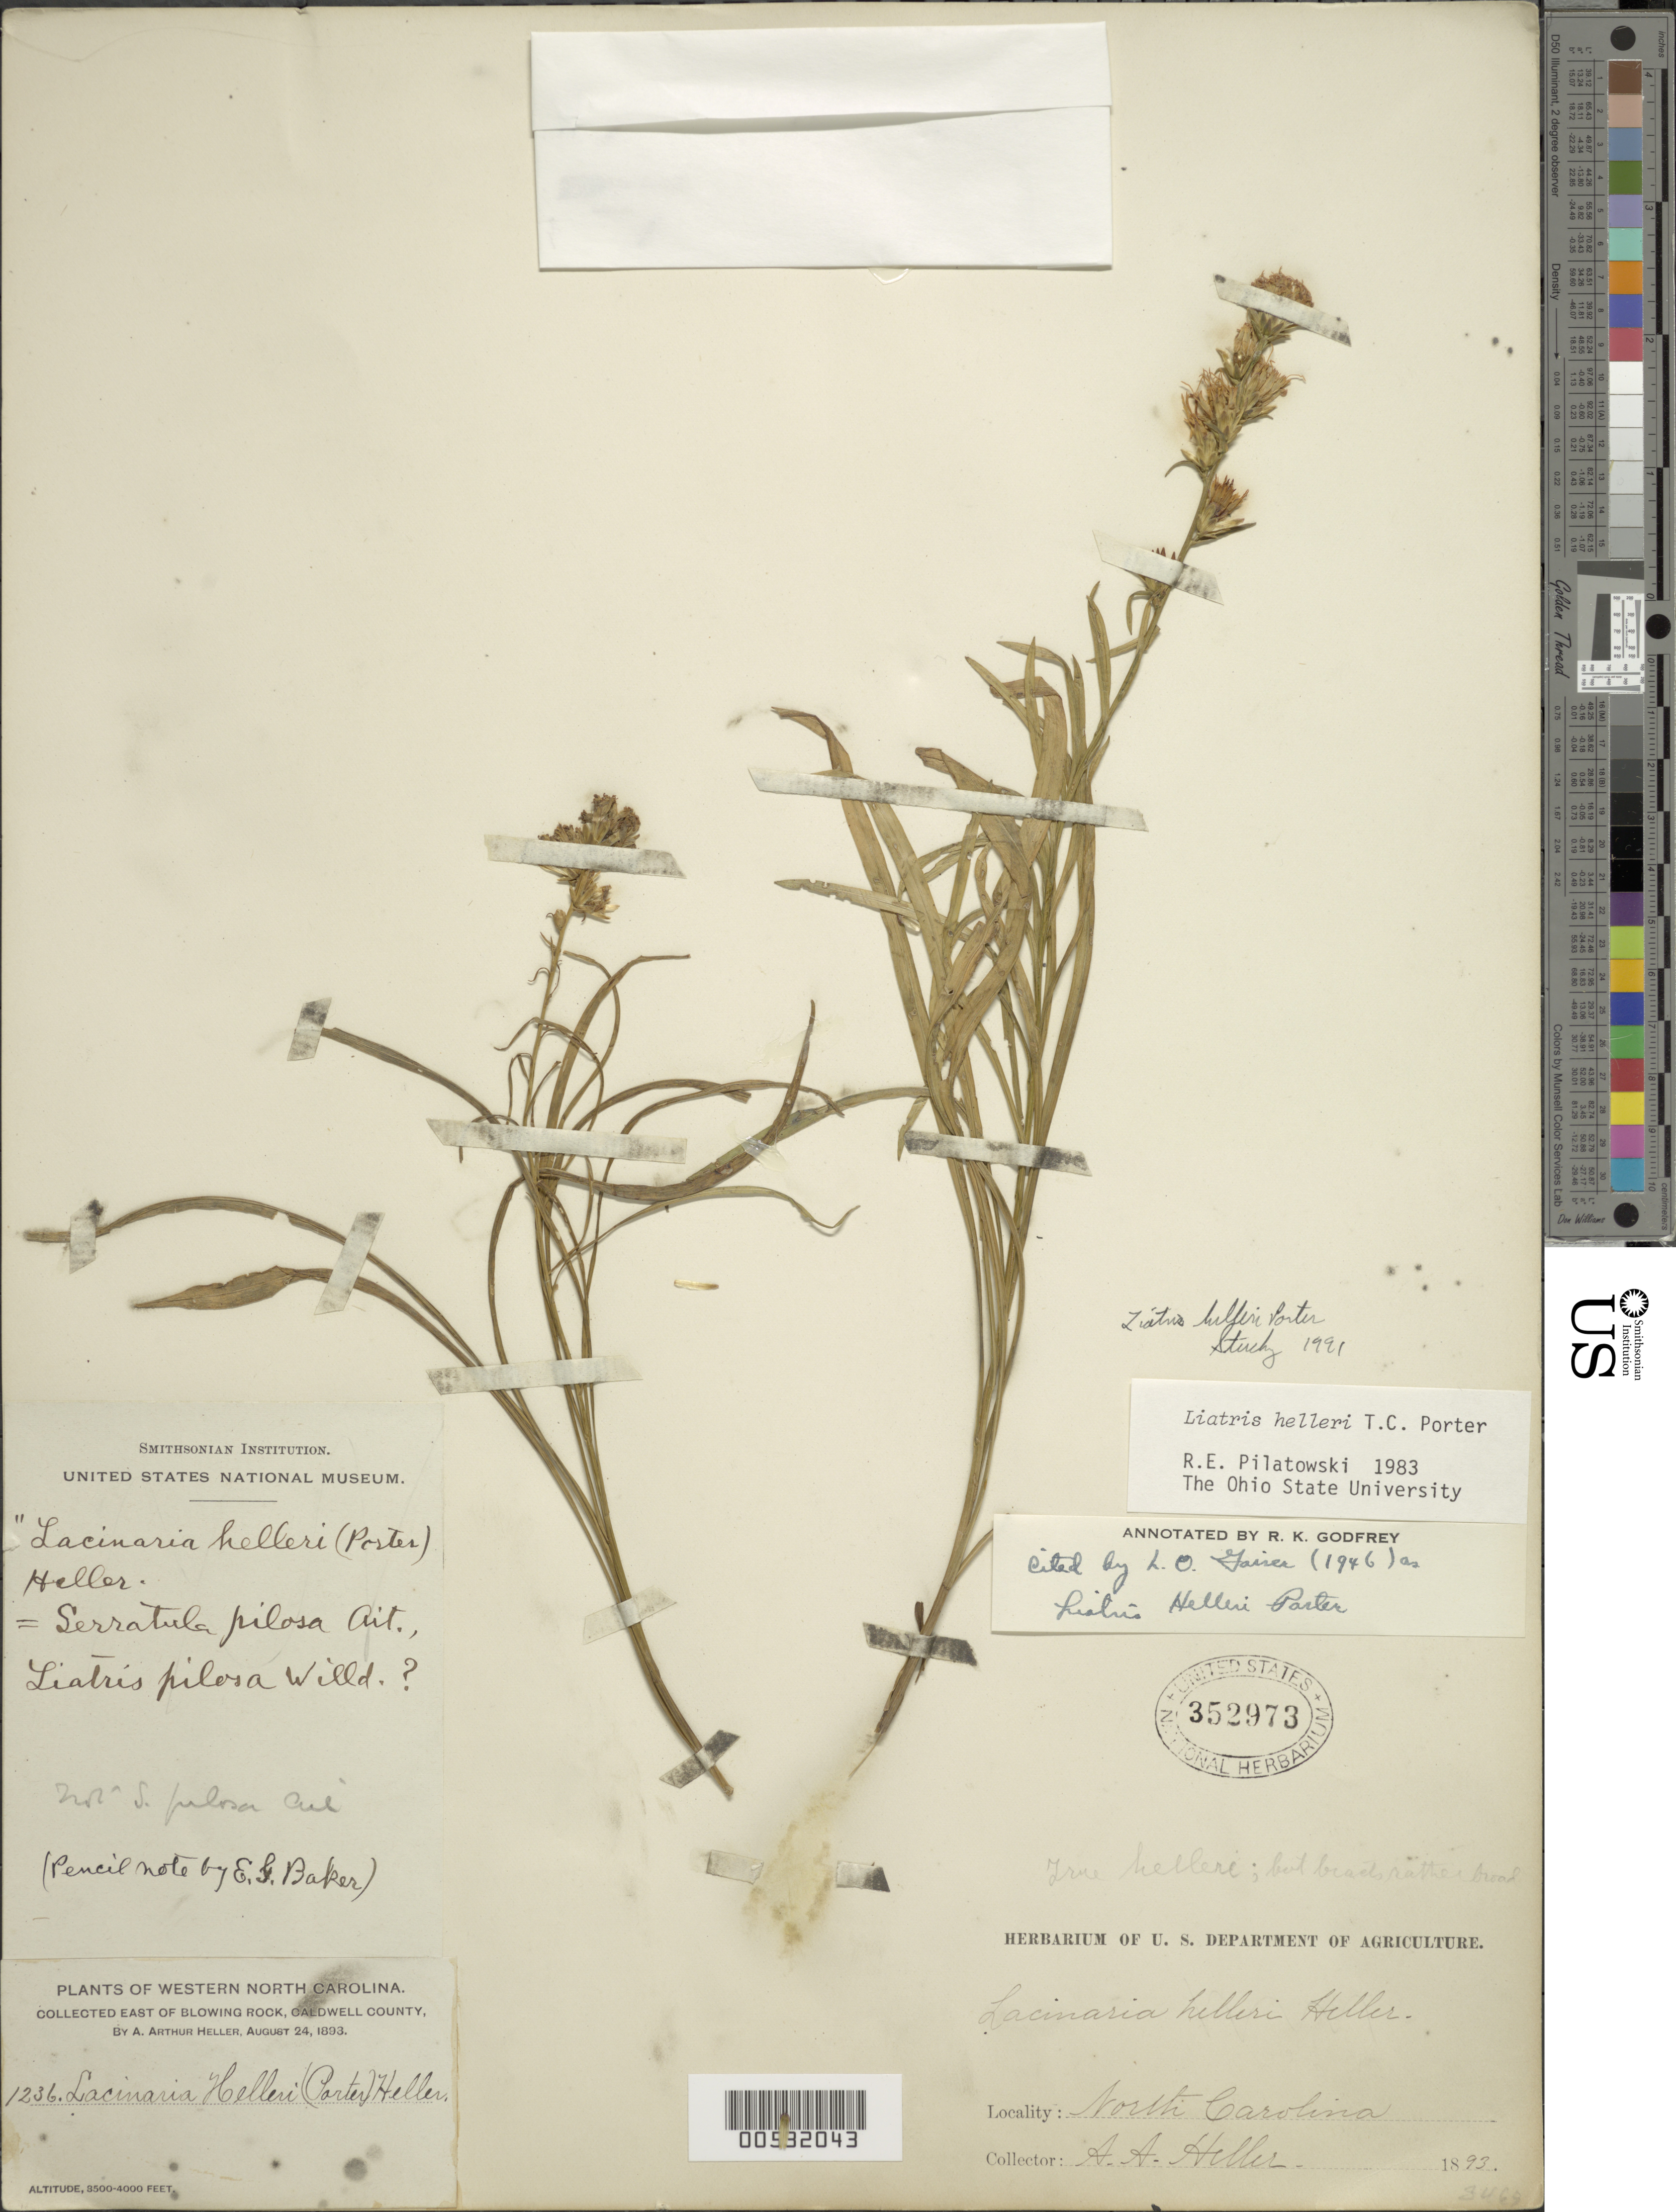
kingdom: Plantae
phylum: Tracheophyta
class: Magnoliopsida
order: Asterales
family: Asteraceae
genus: Liatris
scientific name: Liatris helleri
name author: Porter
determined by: Stucky, J.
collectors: A. A. Heller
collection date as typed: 24 Aug 1893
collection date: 1893-08-24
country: United States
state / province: North Carolina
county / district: Caldwell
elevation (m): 1066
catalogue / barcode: US 352973